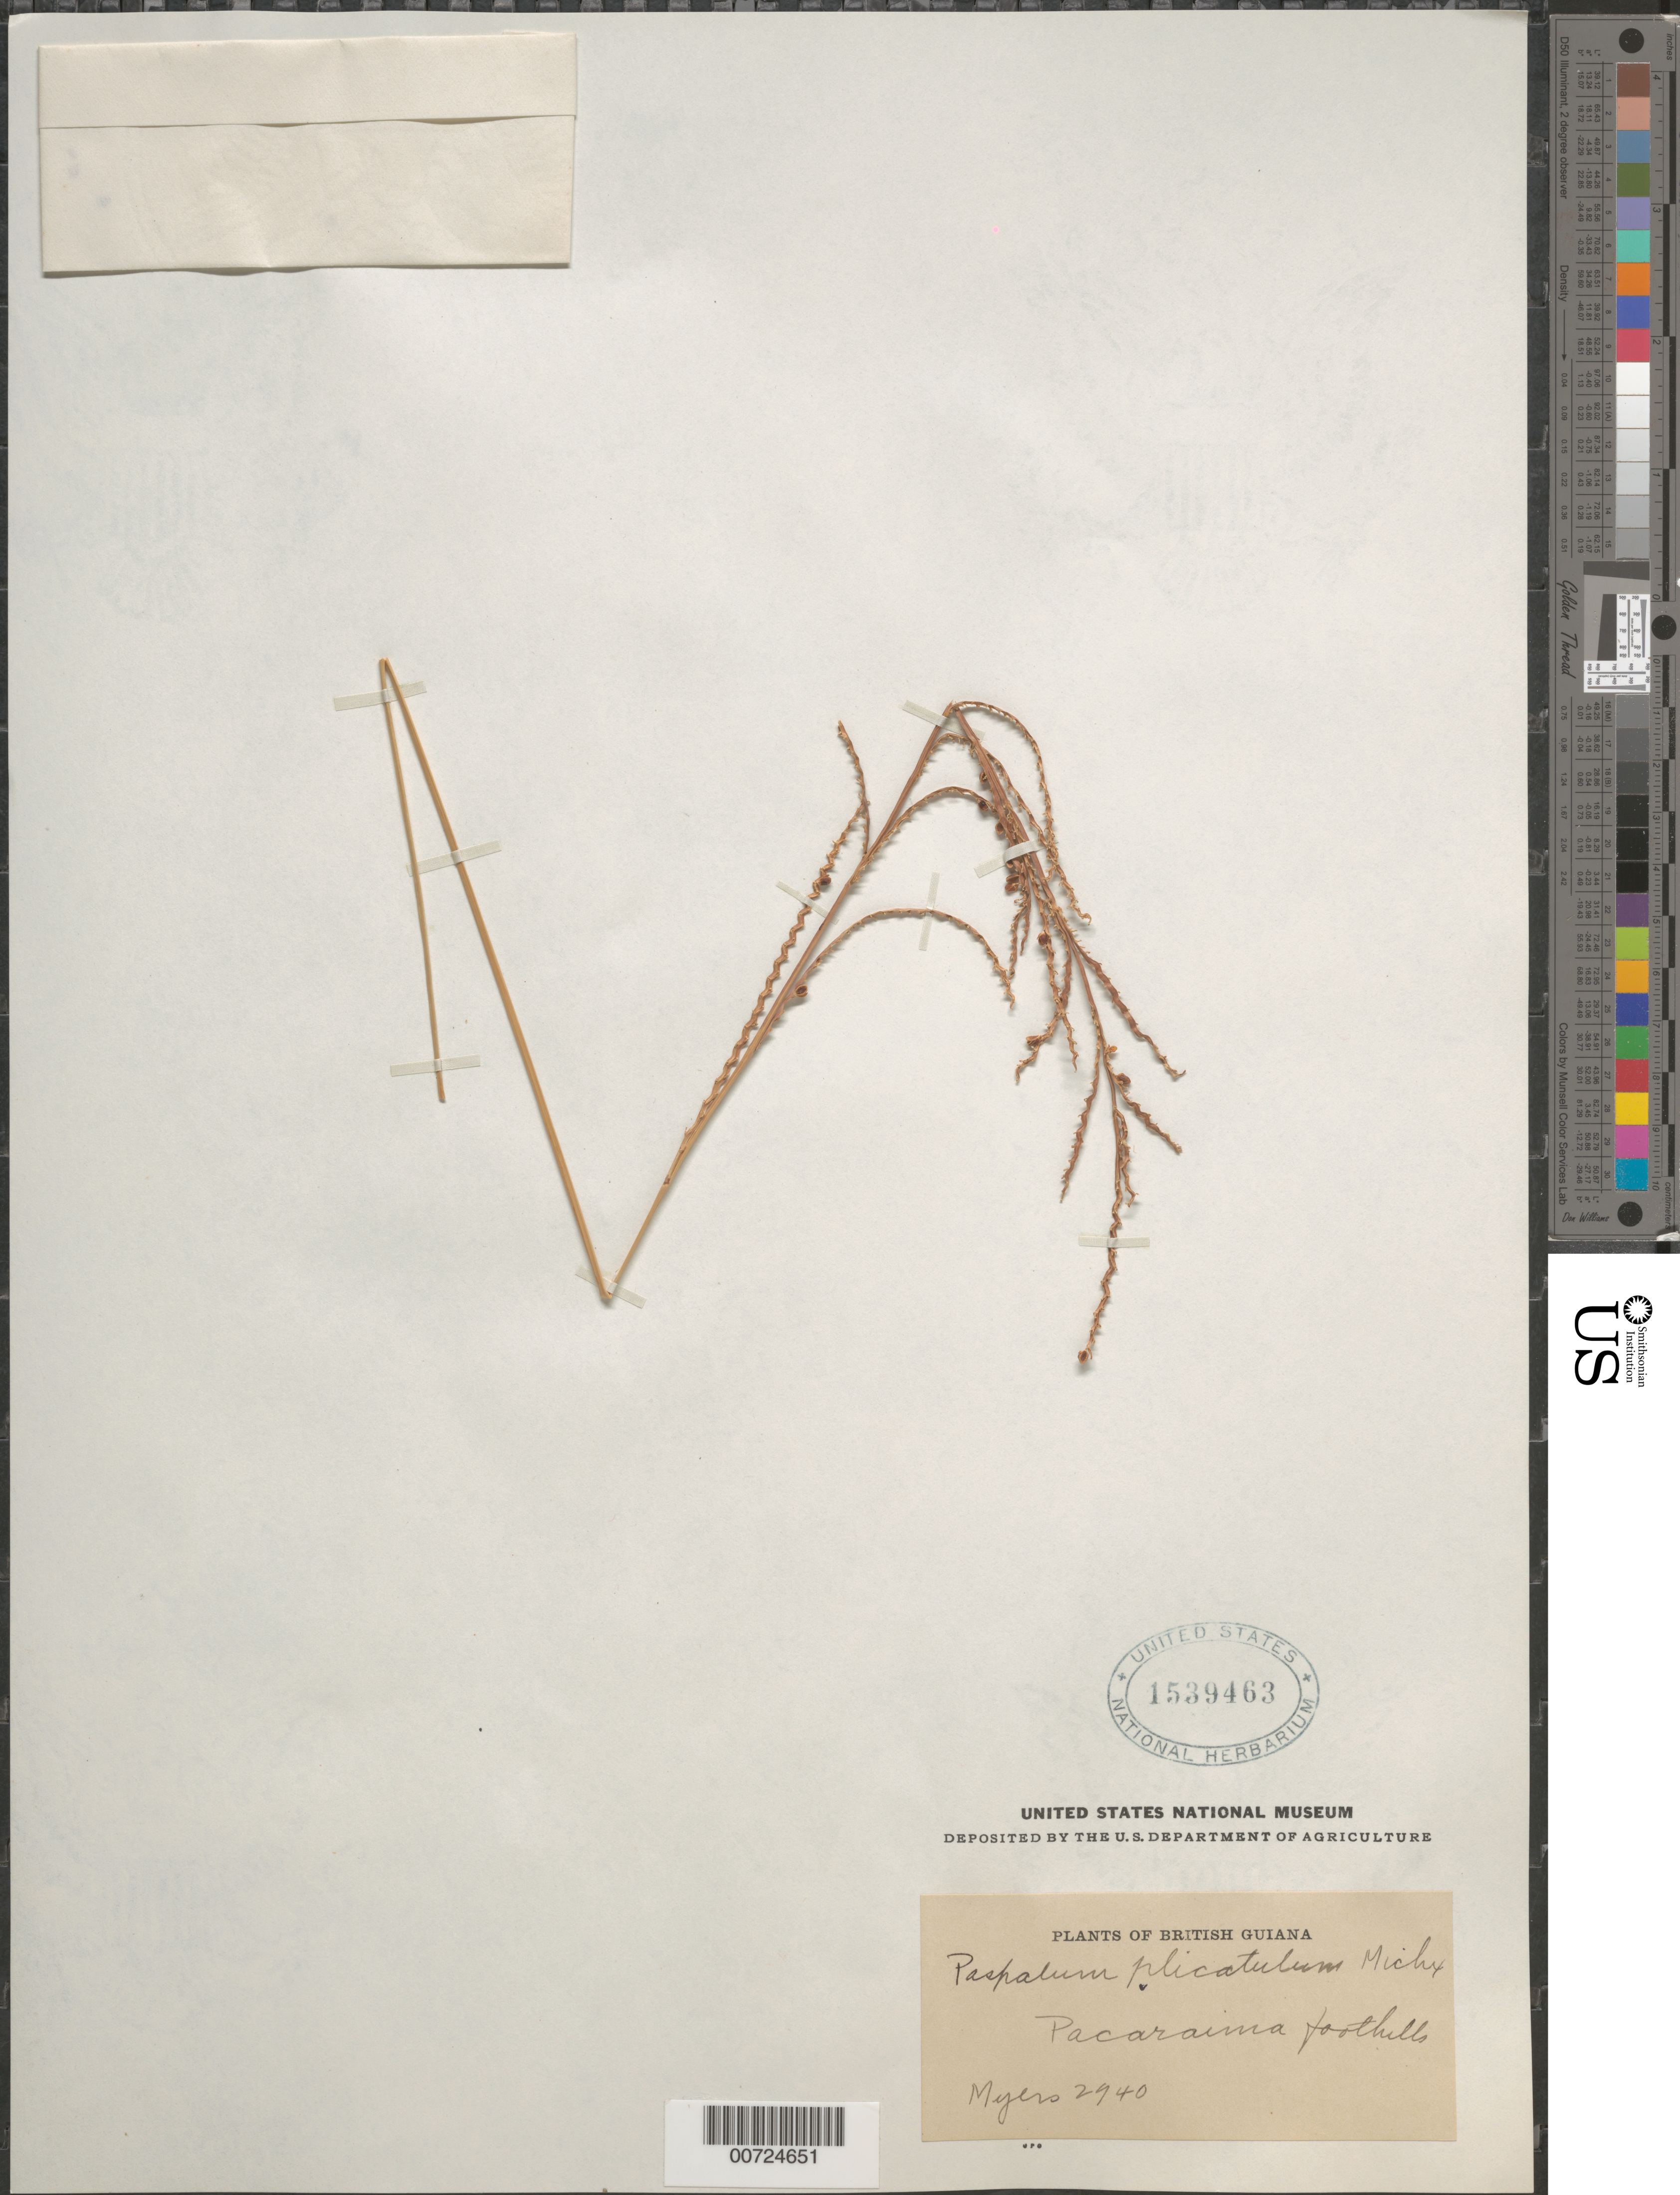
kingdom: Plantae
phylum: Tracheophyta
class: Liliopsida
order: Poales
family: Poaceae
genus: Paspalum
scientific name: Paspalum plicatulum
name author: Michx.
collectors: J. Myers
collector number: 2940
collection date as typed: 1932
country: Guyana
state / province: Cuyuni-Mazaruni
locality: Pakaraima Foothills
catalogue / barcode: US 1539463